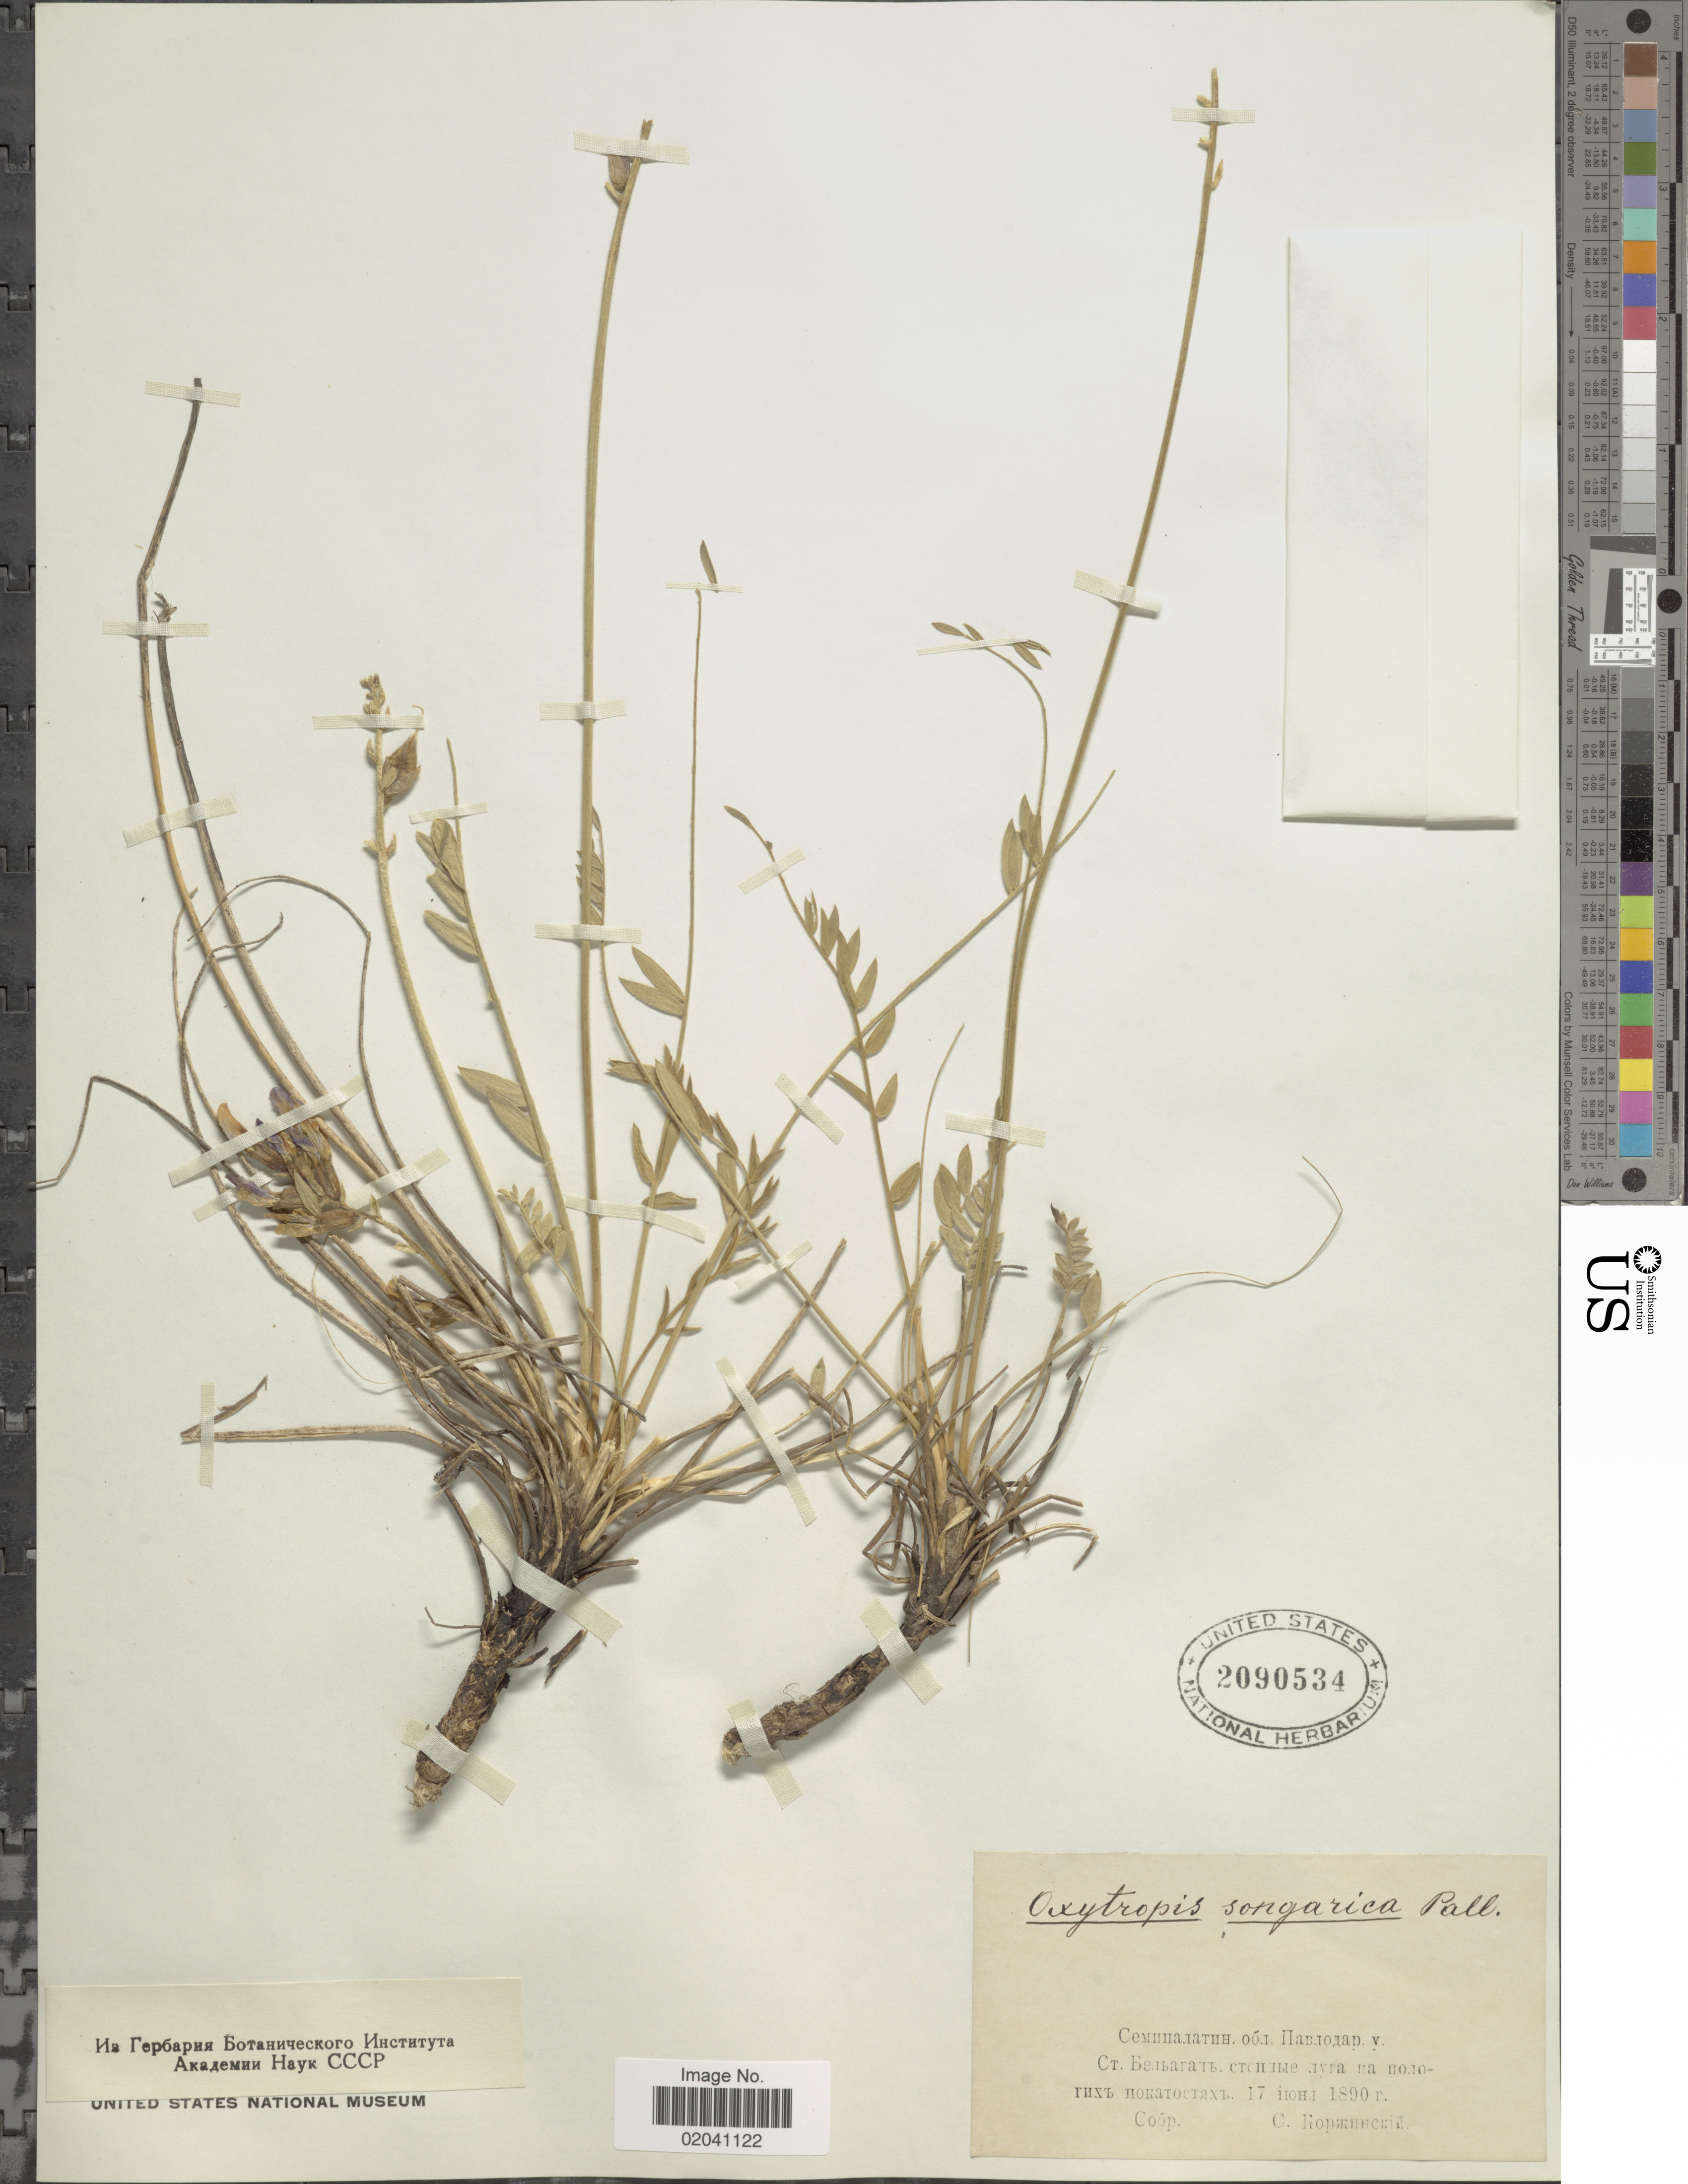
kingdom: Plantae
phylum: Tracheophyta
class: Magnoliopsida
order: Fabales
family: Fabaceae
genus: Oxytropis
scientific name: Oxytropis songorica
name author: (Pall.) DC.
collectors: S. Korzchinsky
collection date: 1890-02-17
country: Kazakhstan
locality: Pavlodar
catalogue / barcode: US 2090534